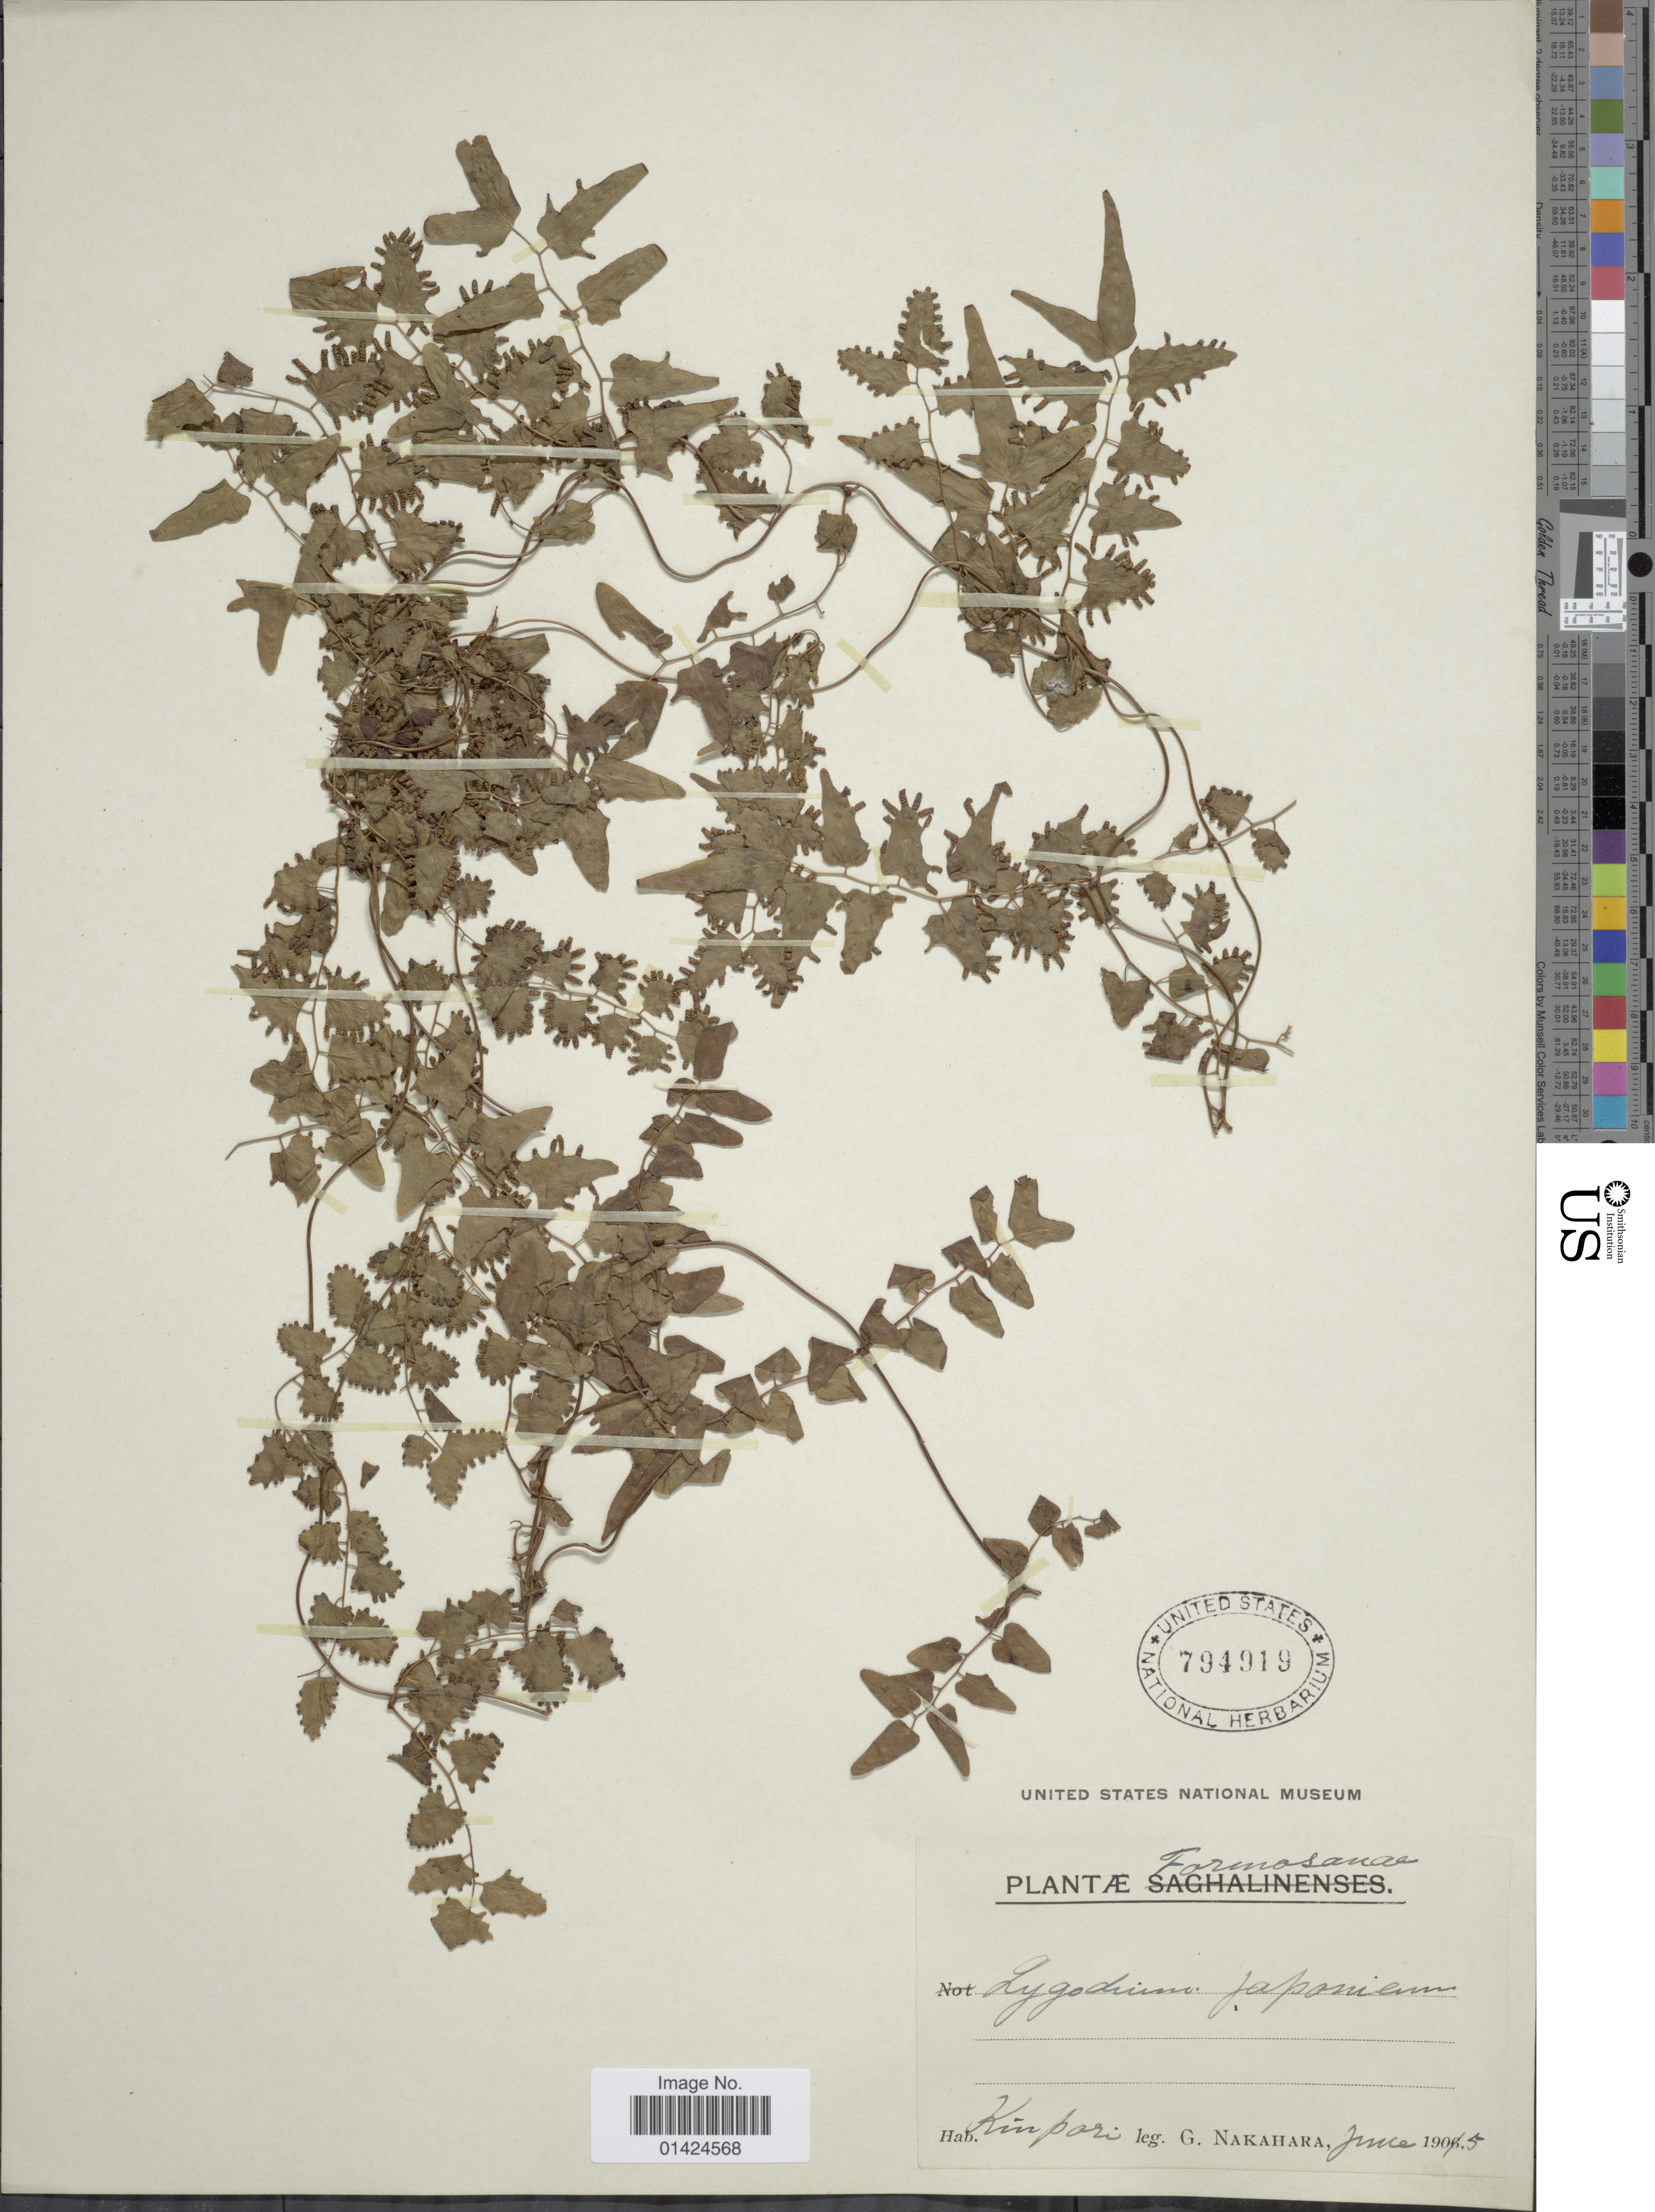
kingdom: Plantae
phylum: Tracheophyta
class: Polypodiopsida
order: Schizaeales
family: Lygodiaceae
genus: Lygodium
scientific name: Lygodium microphyllum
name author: (Cav.) R. Br.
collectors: G. Nakahara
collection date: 1905-06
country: Taiwan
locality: Formosanae. Kinpori. [interpreted]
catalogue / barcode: US 794919